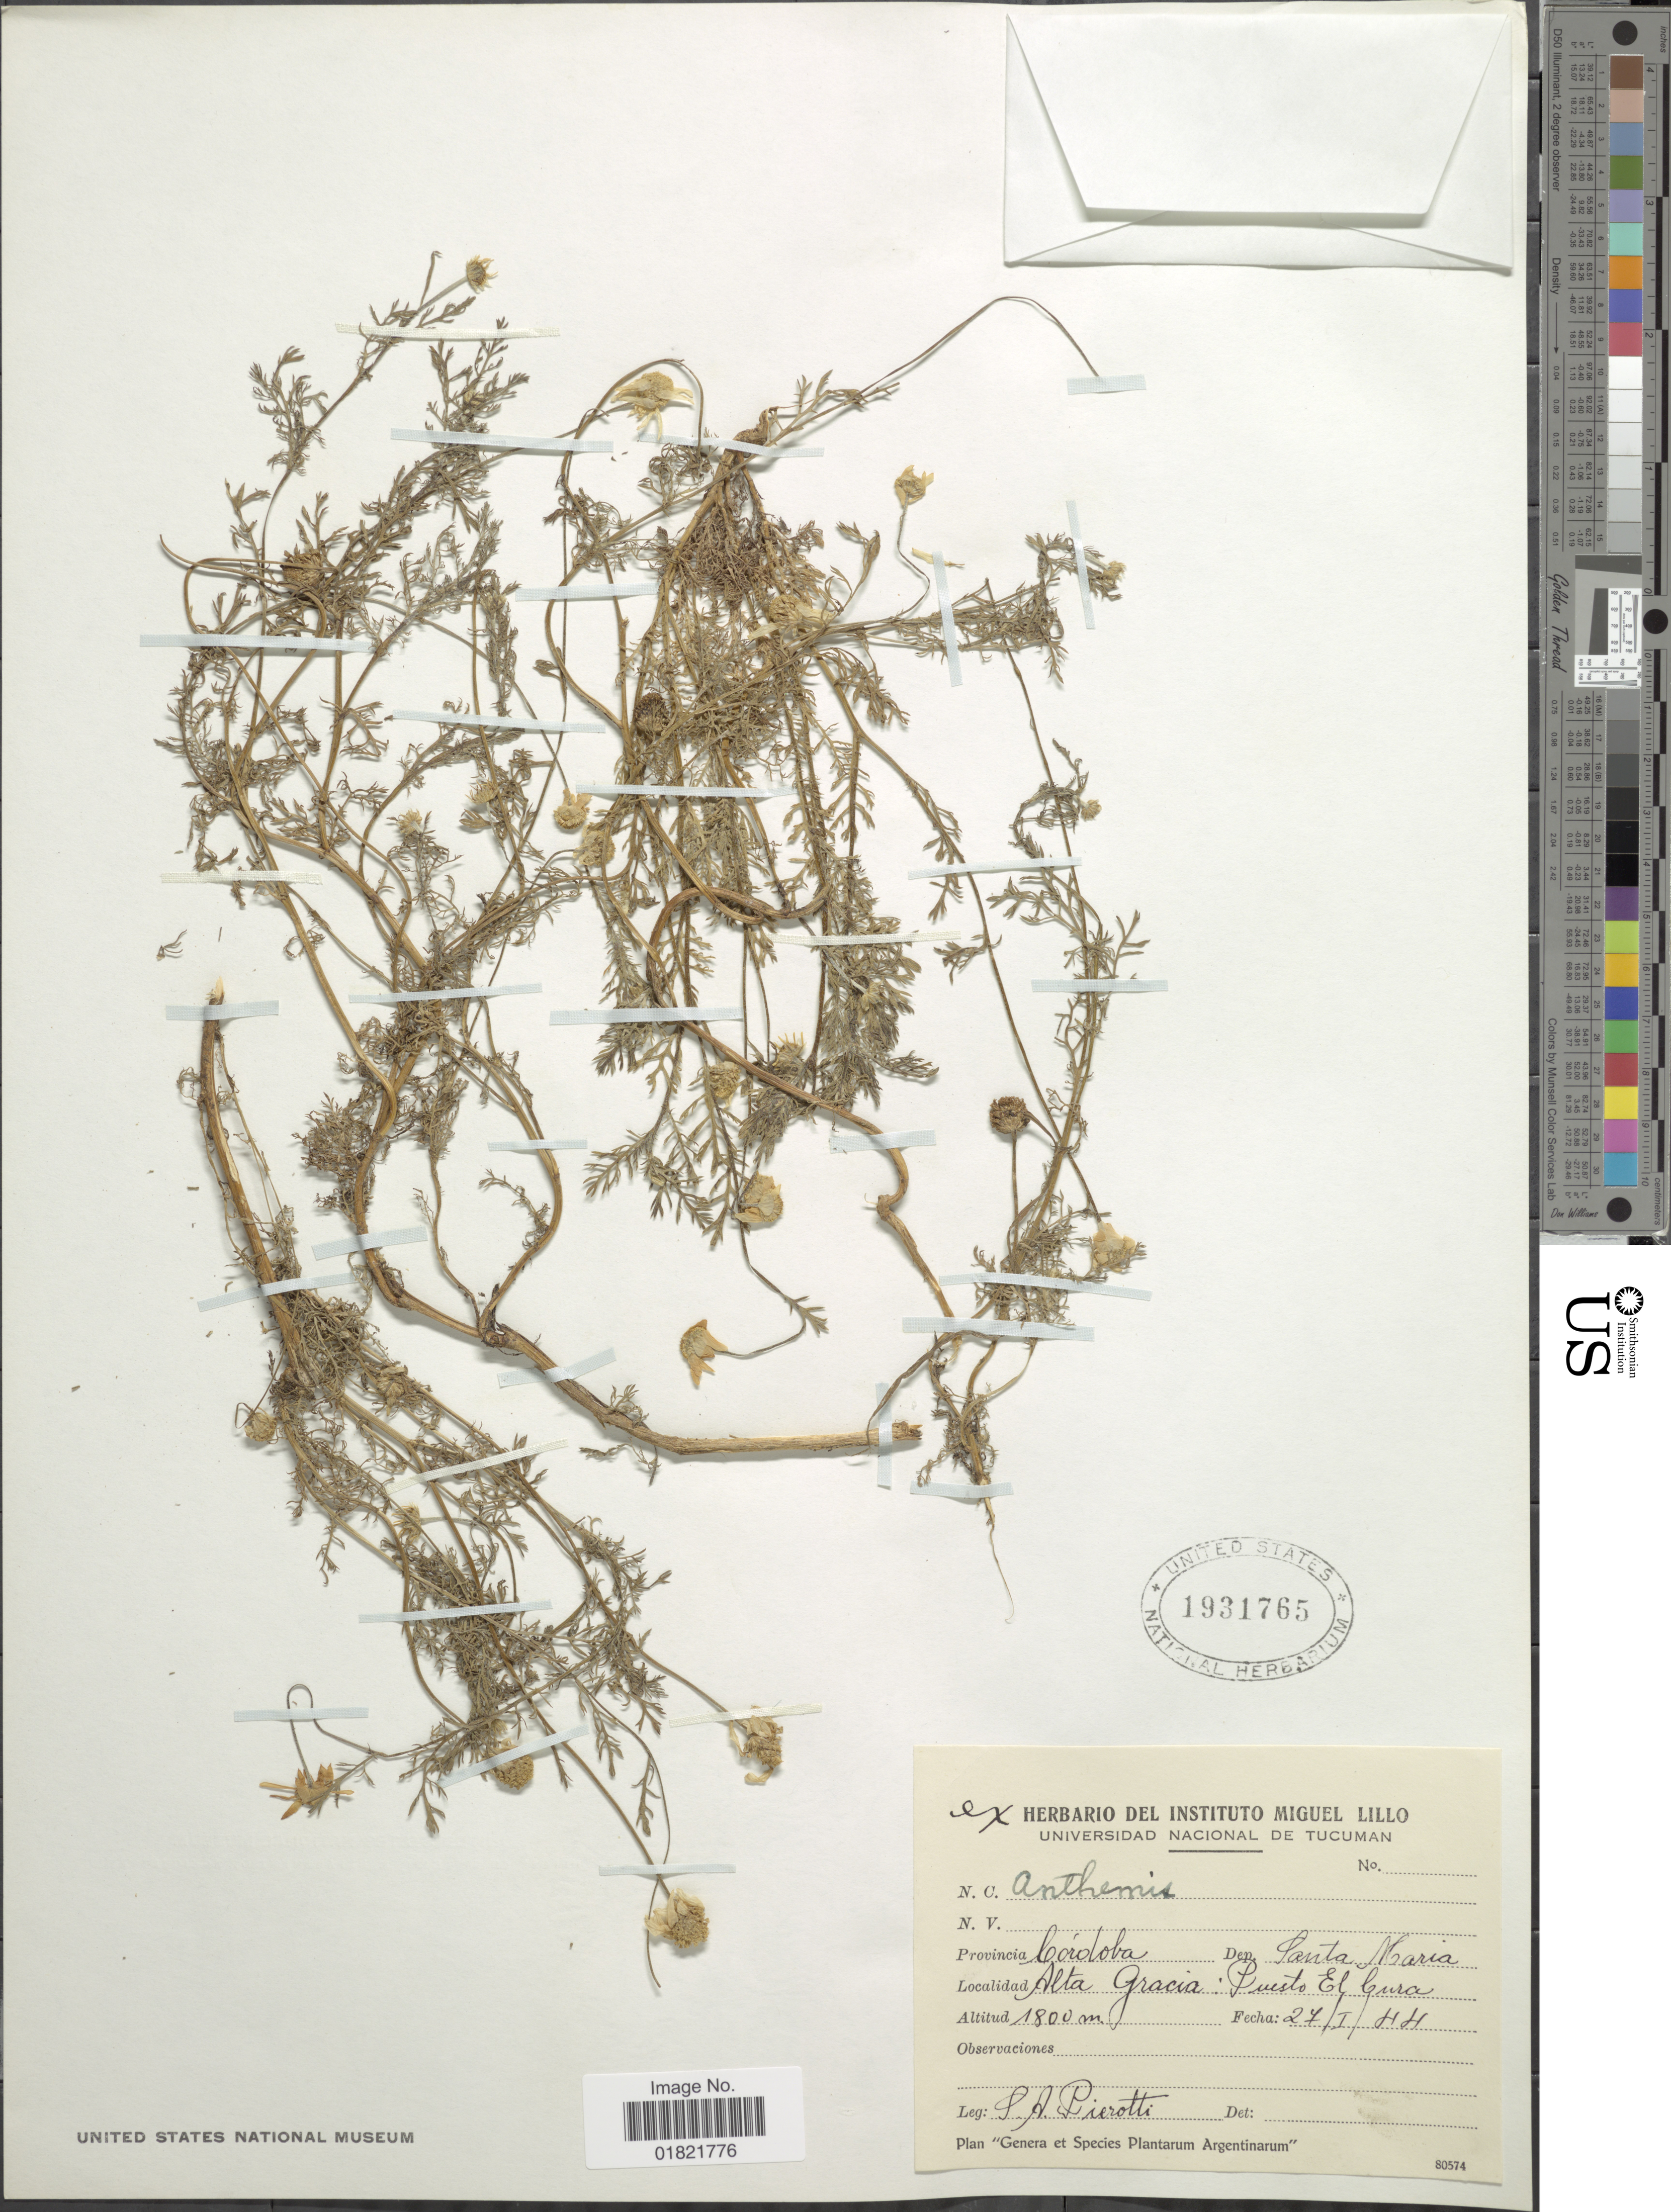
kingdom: Plantae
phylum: Tracheophyta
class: Magnoliopsida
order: Asterales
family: Asteraceae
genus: Anthemis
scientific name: Anthemis cotula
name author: L.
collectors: S. A. Pierotti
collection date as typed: Transcribed d/m/y: 27/1/44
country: Colombia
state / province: Córdoba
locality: Dep. Santa Maria, Alta Gracia: Puerto el Cura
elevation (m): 1800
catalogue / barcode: US 1931765